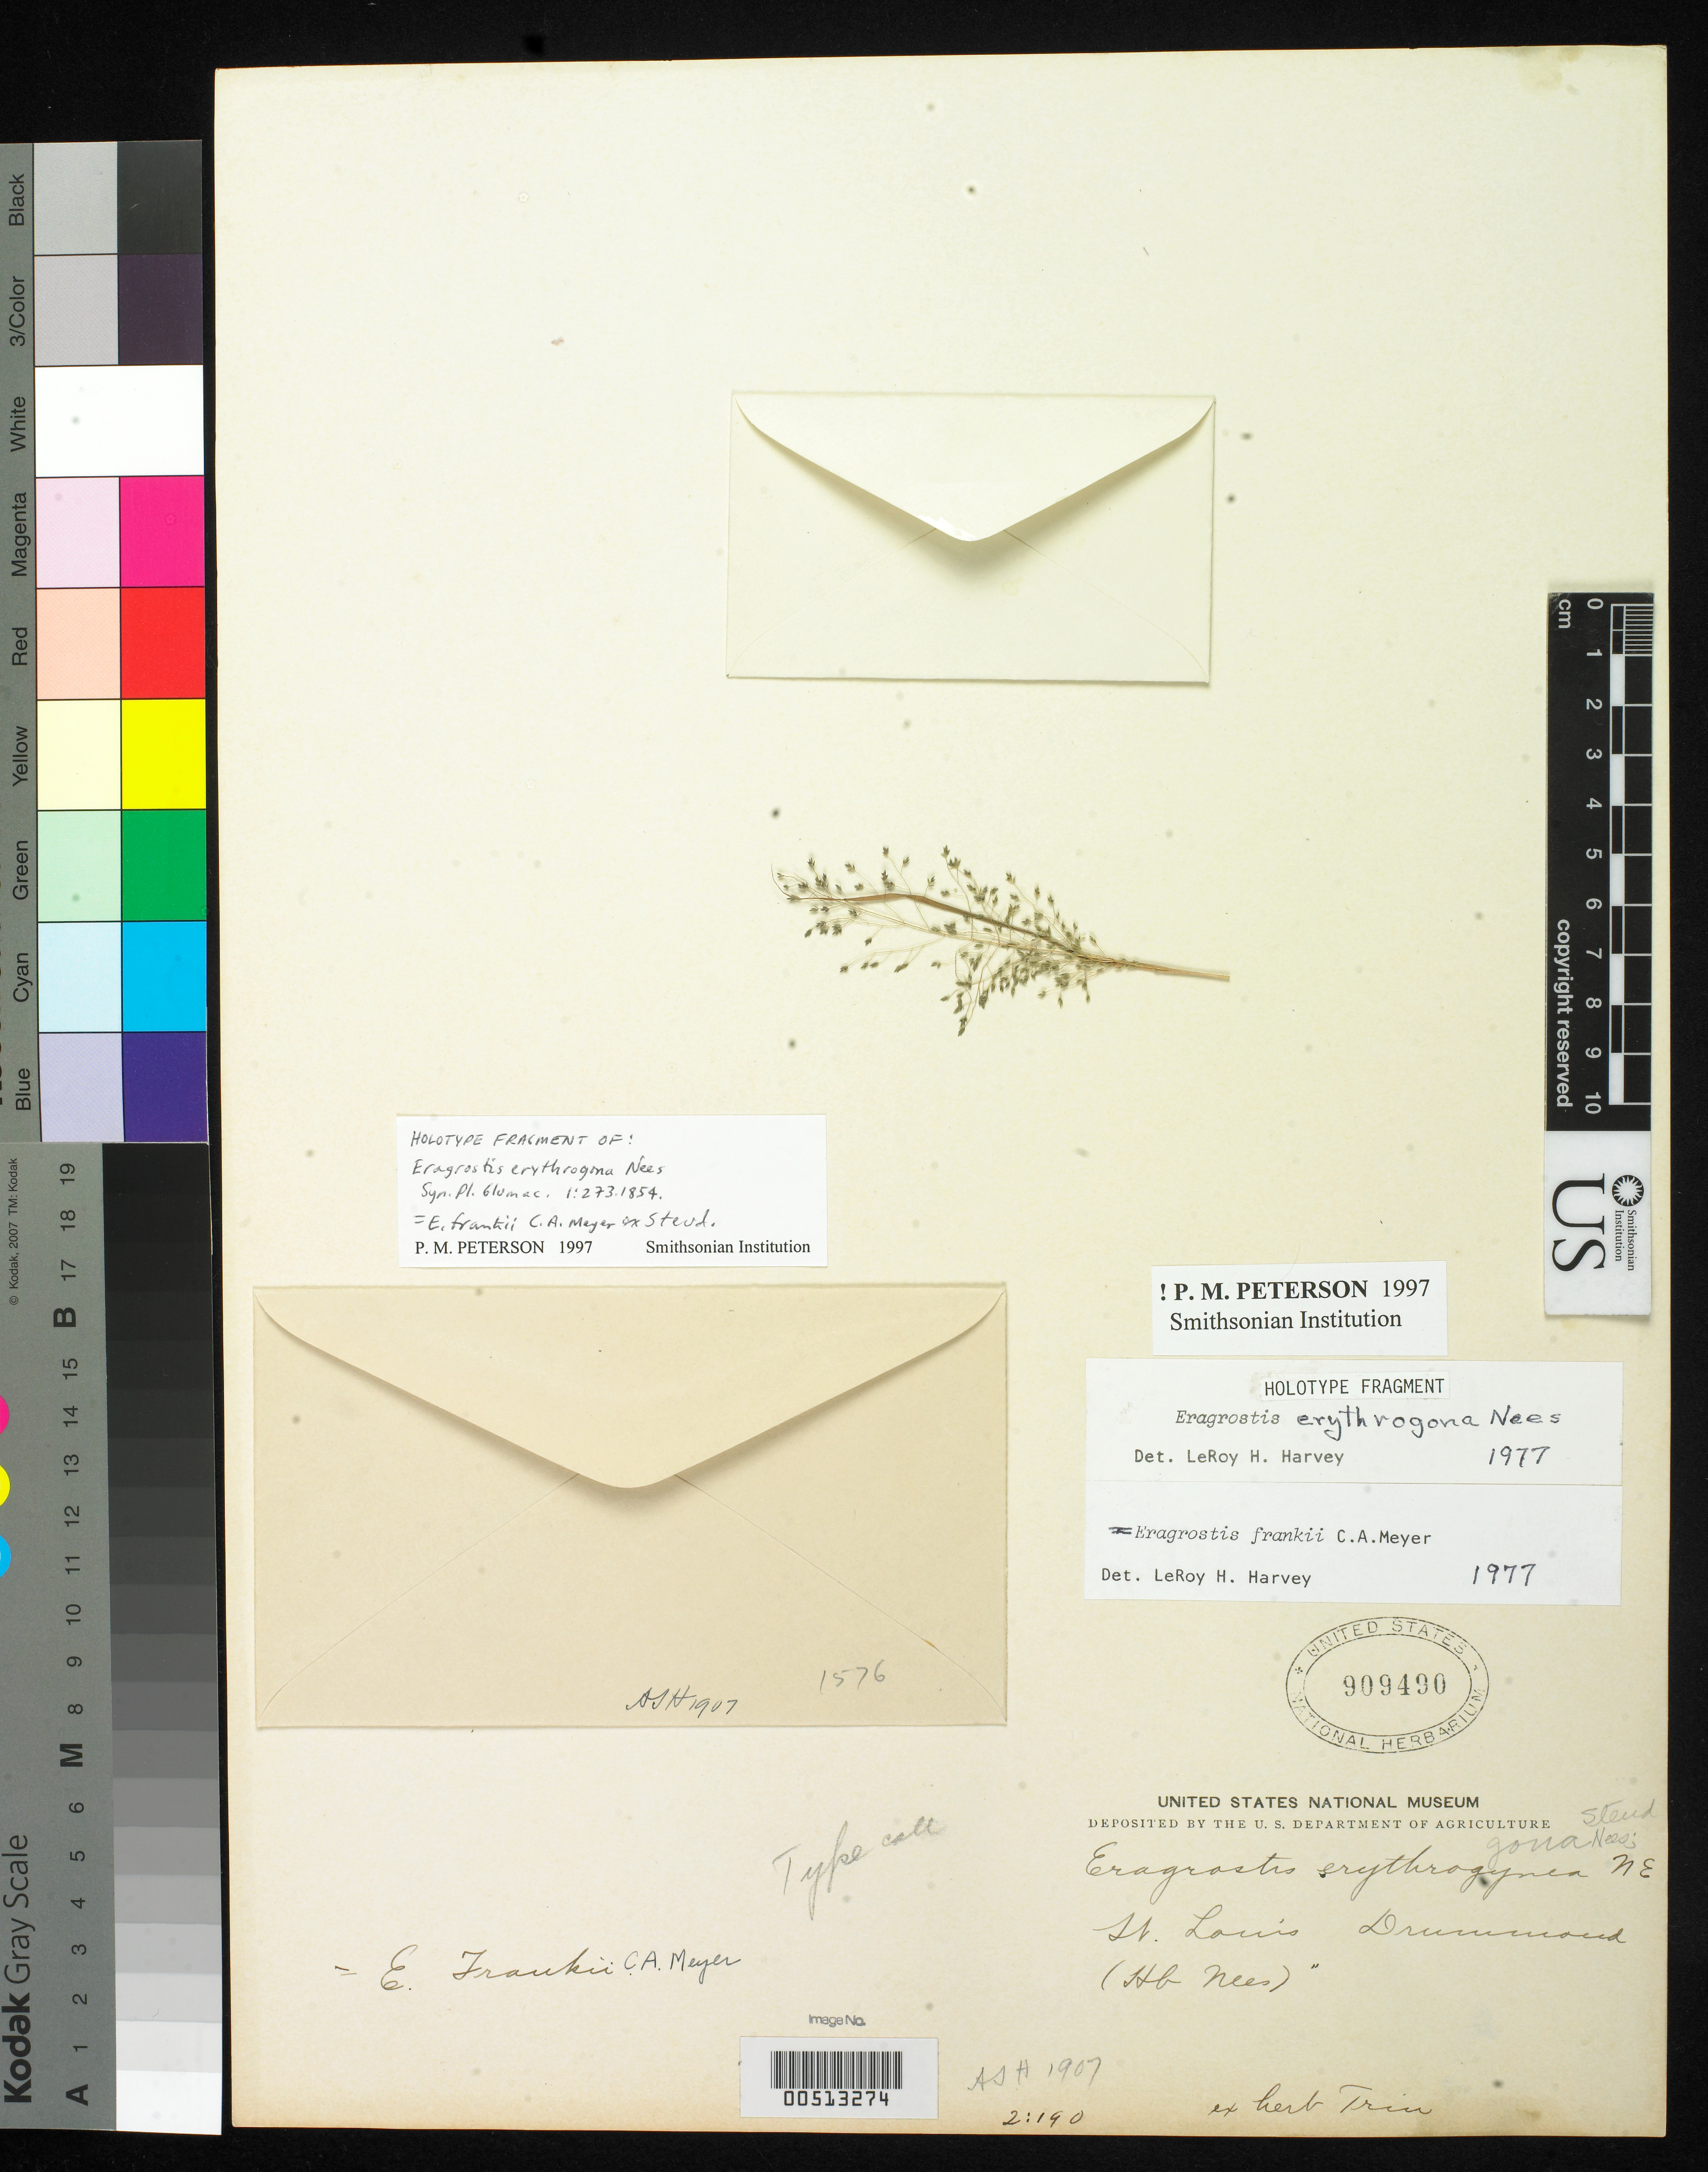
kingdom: Plantae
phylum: Tracheophyta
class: Liliopsida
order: Poales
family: Poaceae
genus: Eragrostis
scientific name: Eragrostis erythrogona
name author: Nees ex Steud.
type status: Type Fragment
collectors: T. Drummond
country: United States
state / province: Missouri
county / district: Saint Louis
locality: St. Louis.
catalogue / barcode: US 909490